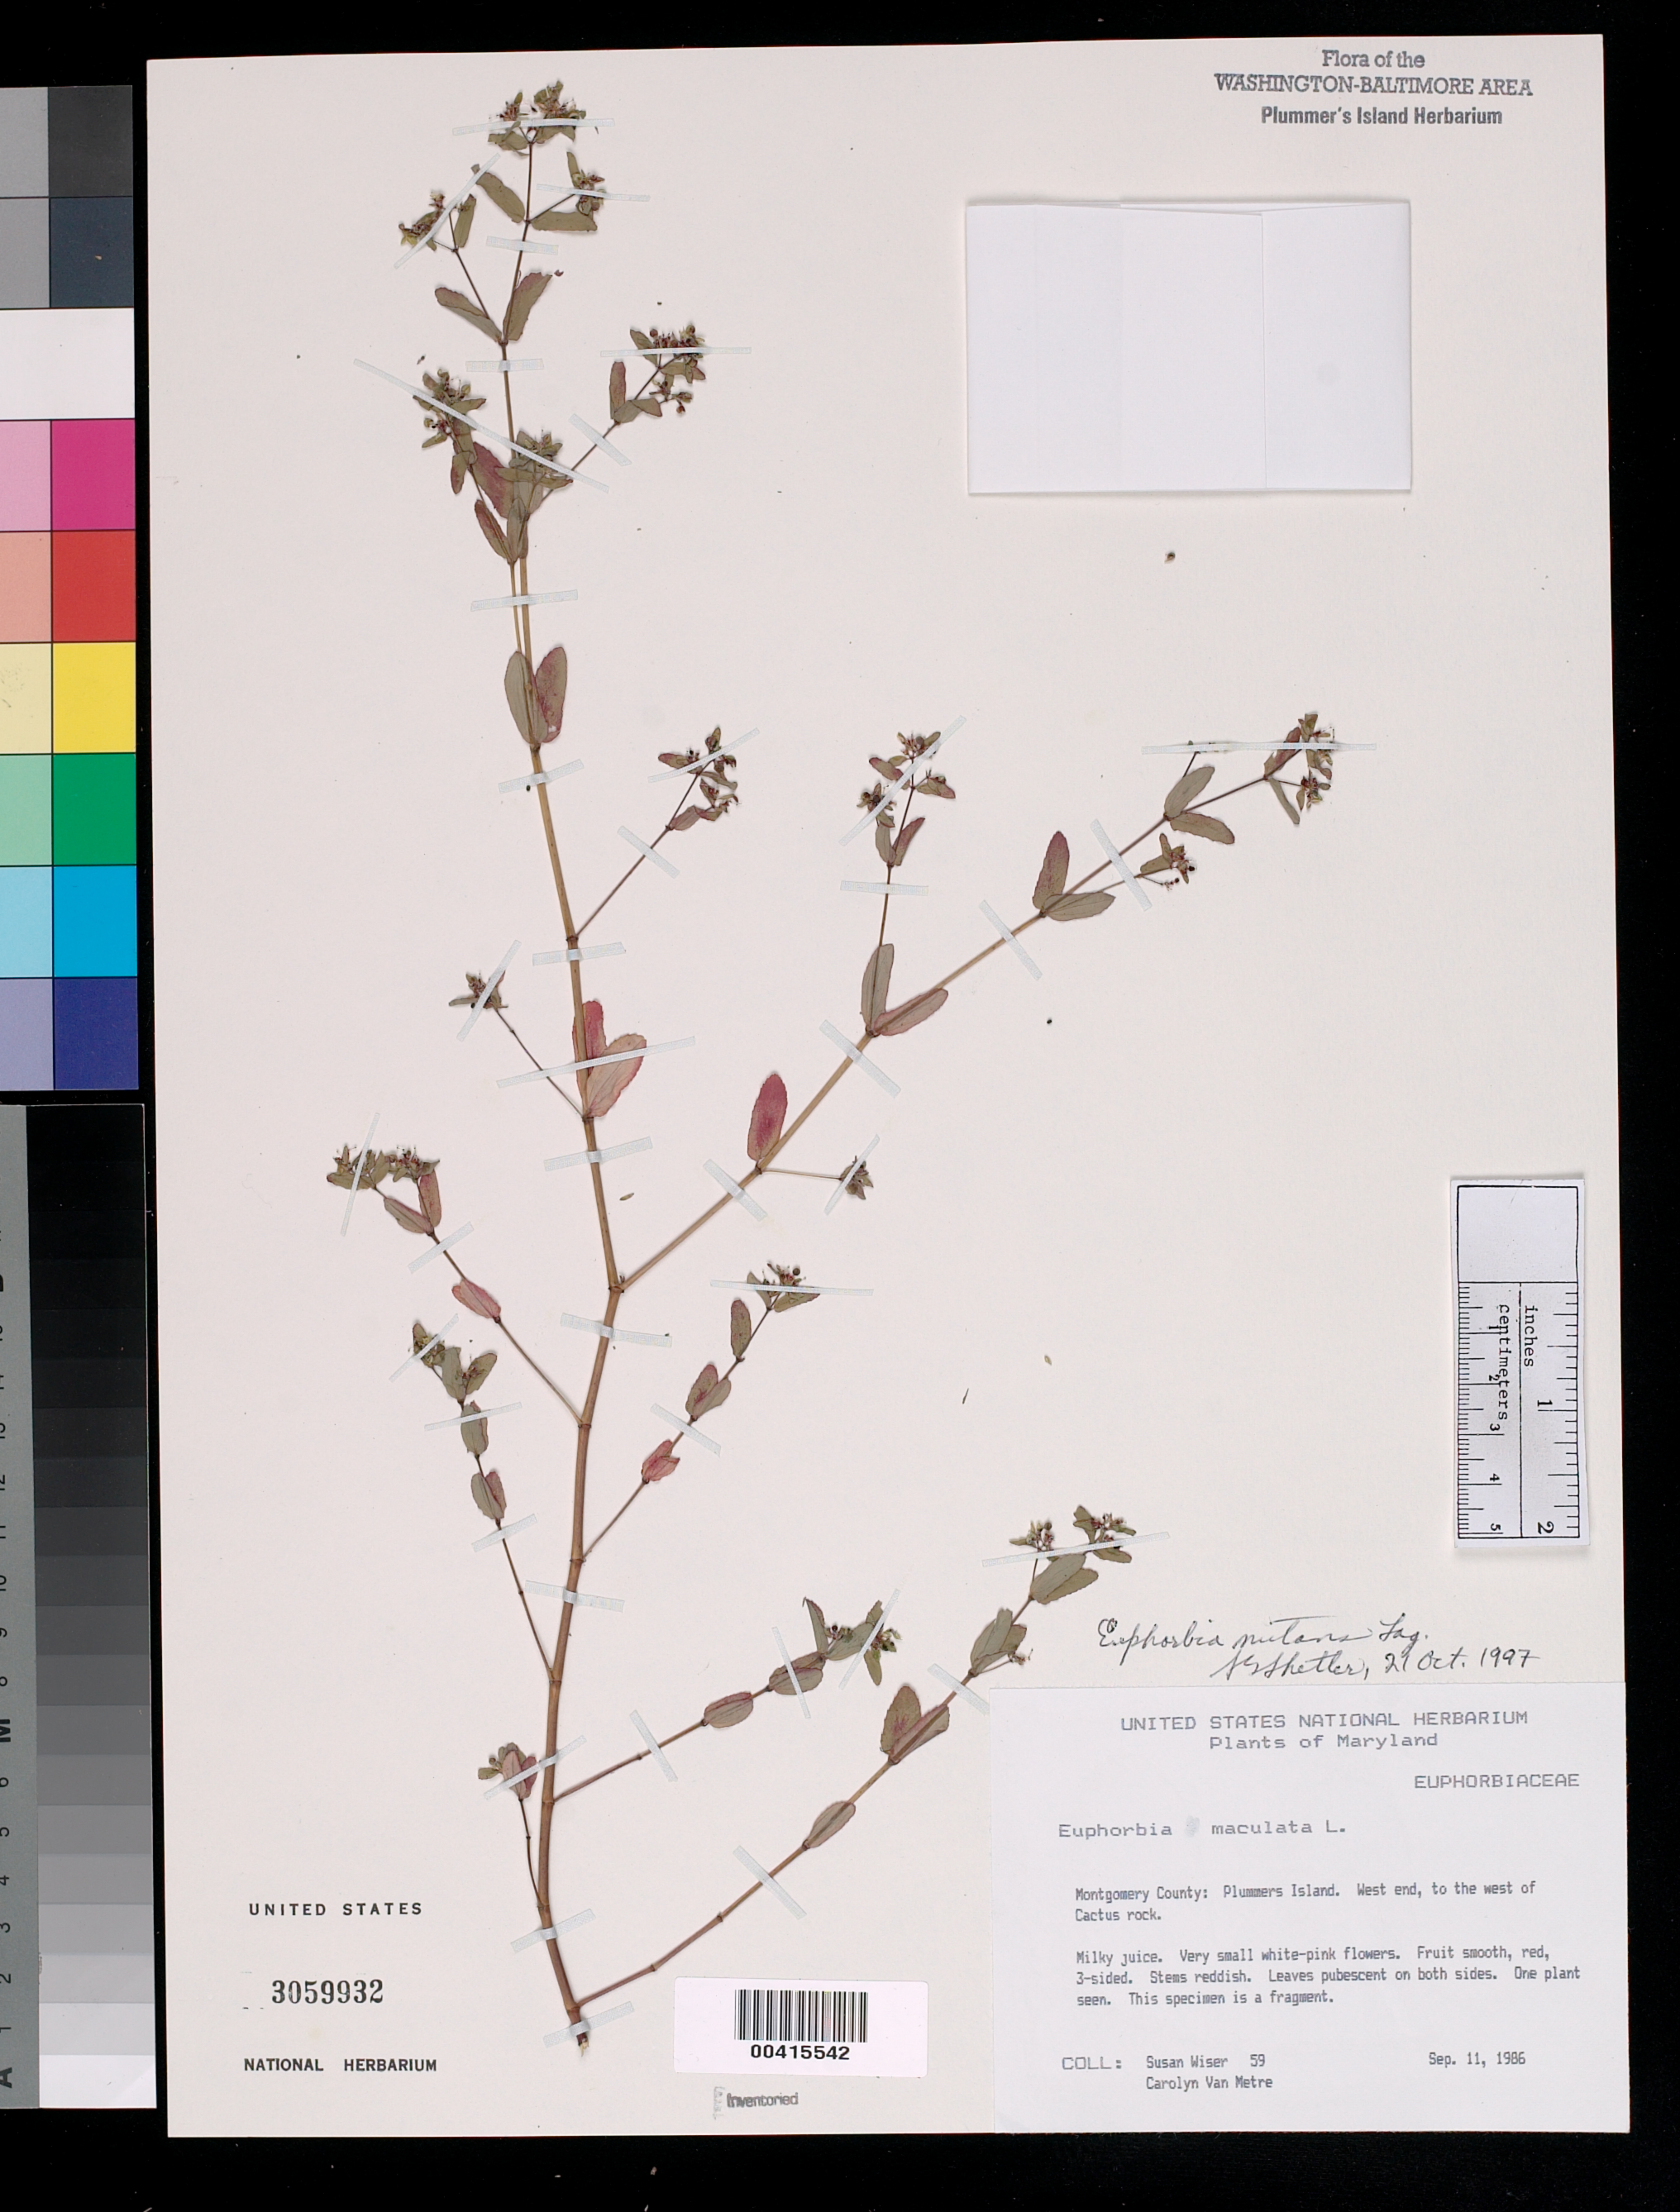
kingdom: Plantae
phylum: Tracheophyta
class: Magnoliopsida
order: Malpighiales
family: Euphorbiaceae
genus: Euphorbia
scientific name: Euphorbia nutans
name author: Lag.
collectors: S. Wiser & C. Van metre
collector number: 59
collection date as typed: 11 Sep 1986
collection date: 1986-09-11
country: United States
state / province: Maryland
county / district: Montgomery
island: Plummers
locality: Plummer's Island; west end, to the west of Cactus Rock. Plummers Island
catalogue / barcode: US 3059932